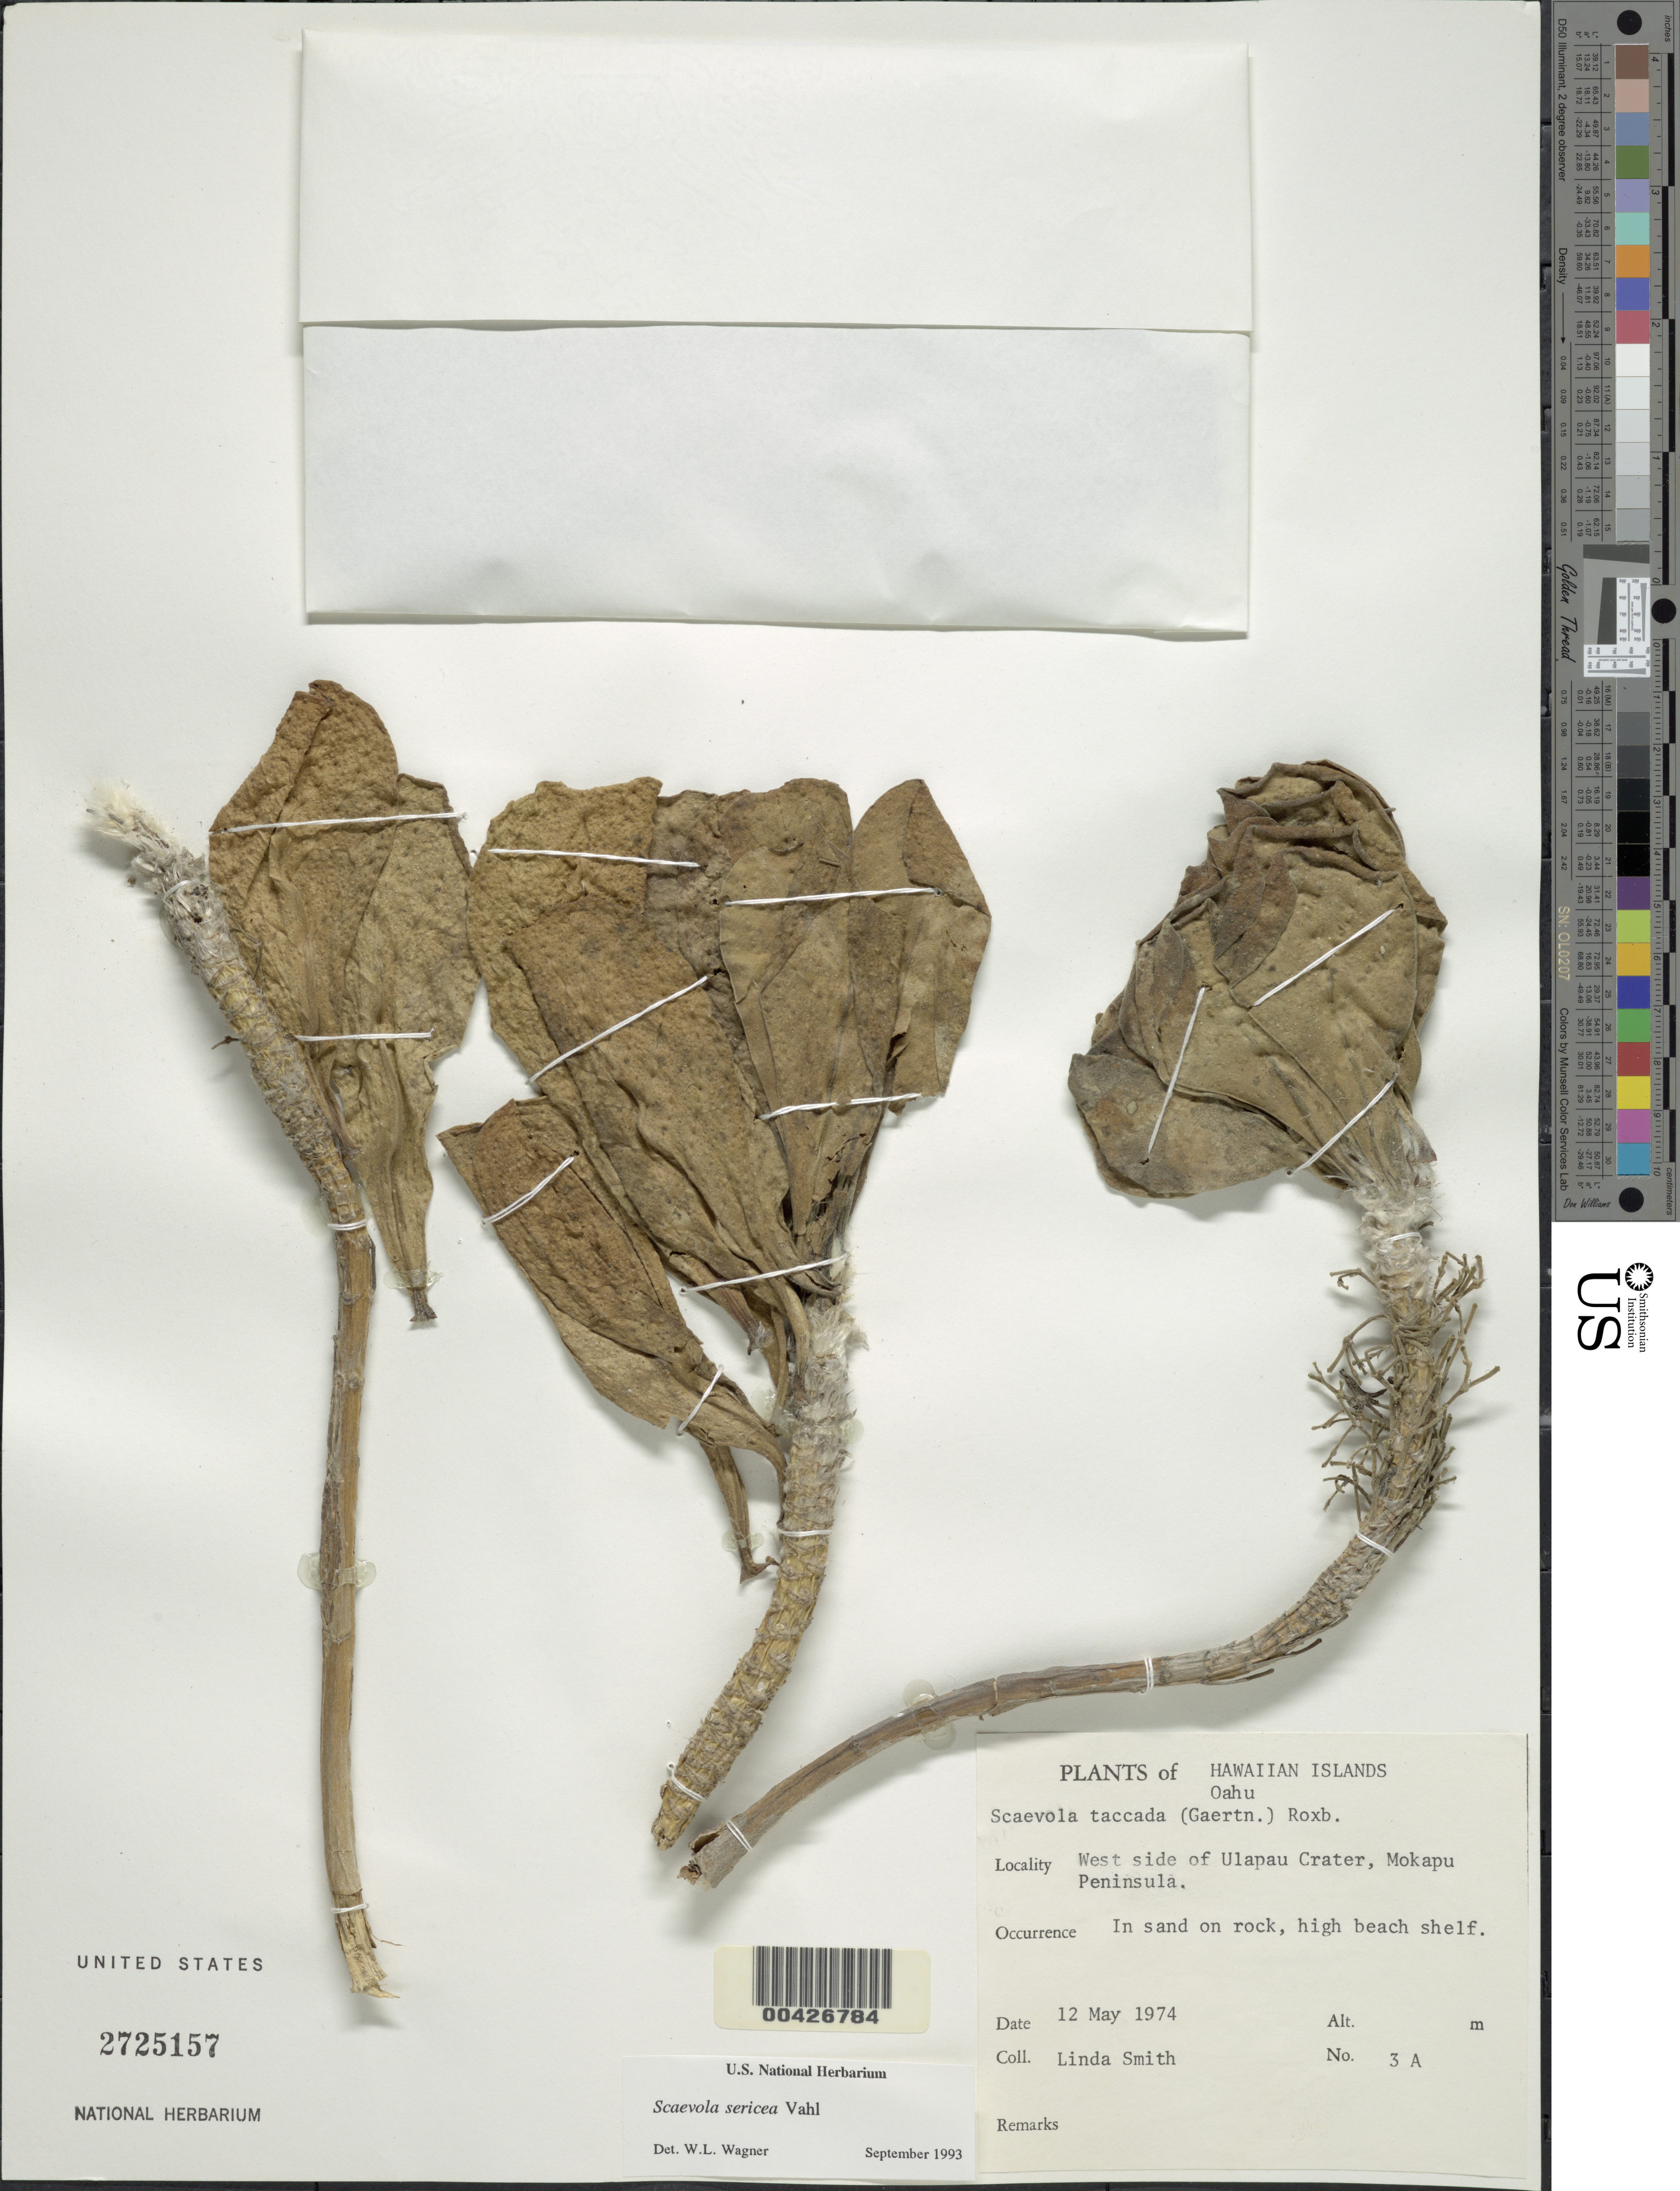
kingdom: Plantae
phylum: Tracheophyta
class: Magnoliopsida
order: Asterales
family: Goodeniaceae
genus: Scaevola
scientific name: Scaevola taccada var. taccada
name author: (Gaertn.) Roxb.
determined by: Wagner, W. L., (BOT), Smithsonian Institution - National Museum of Natural History (UNITED STATES)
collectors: L. Smith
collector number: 3a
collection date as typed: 12 May 1974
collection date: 1974-05-12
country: United States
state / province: Hawaii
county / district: Honolulu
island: Oahu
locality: West side of Ulapau Crater, Mokapu Peninsula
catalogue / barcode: US 2725157